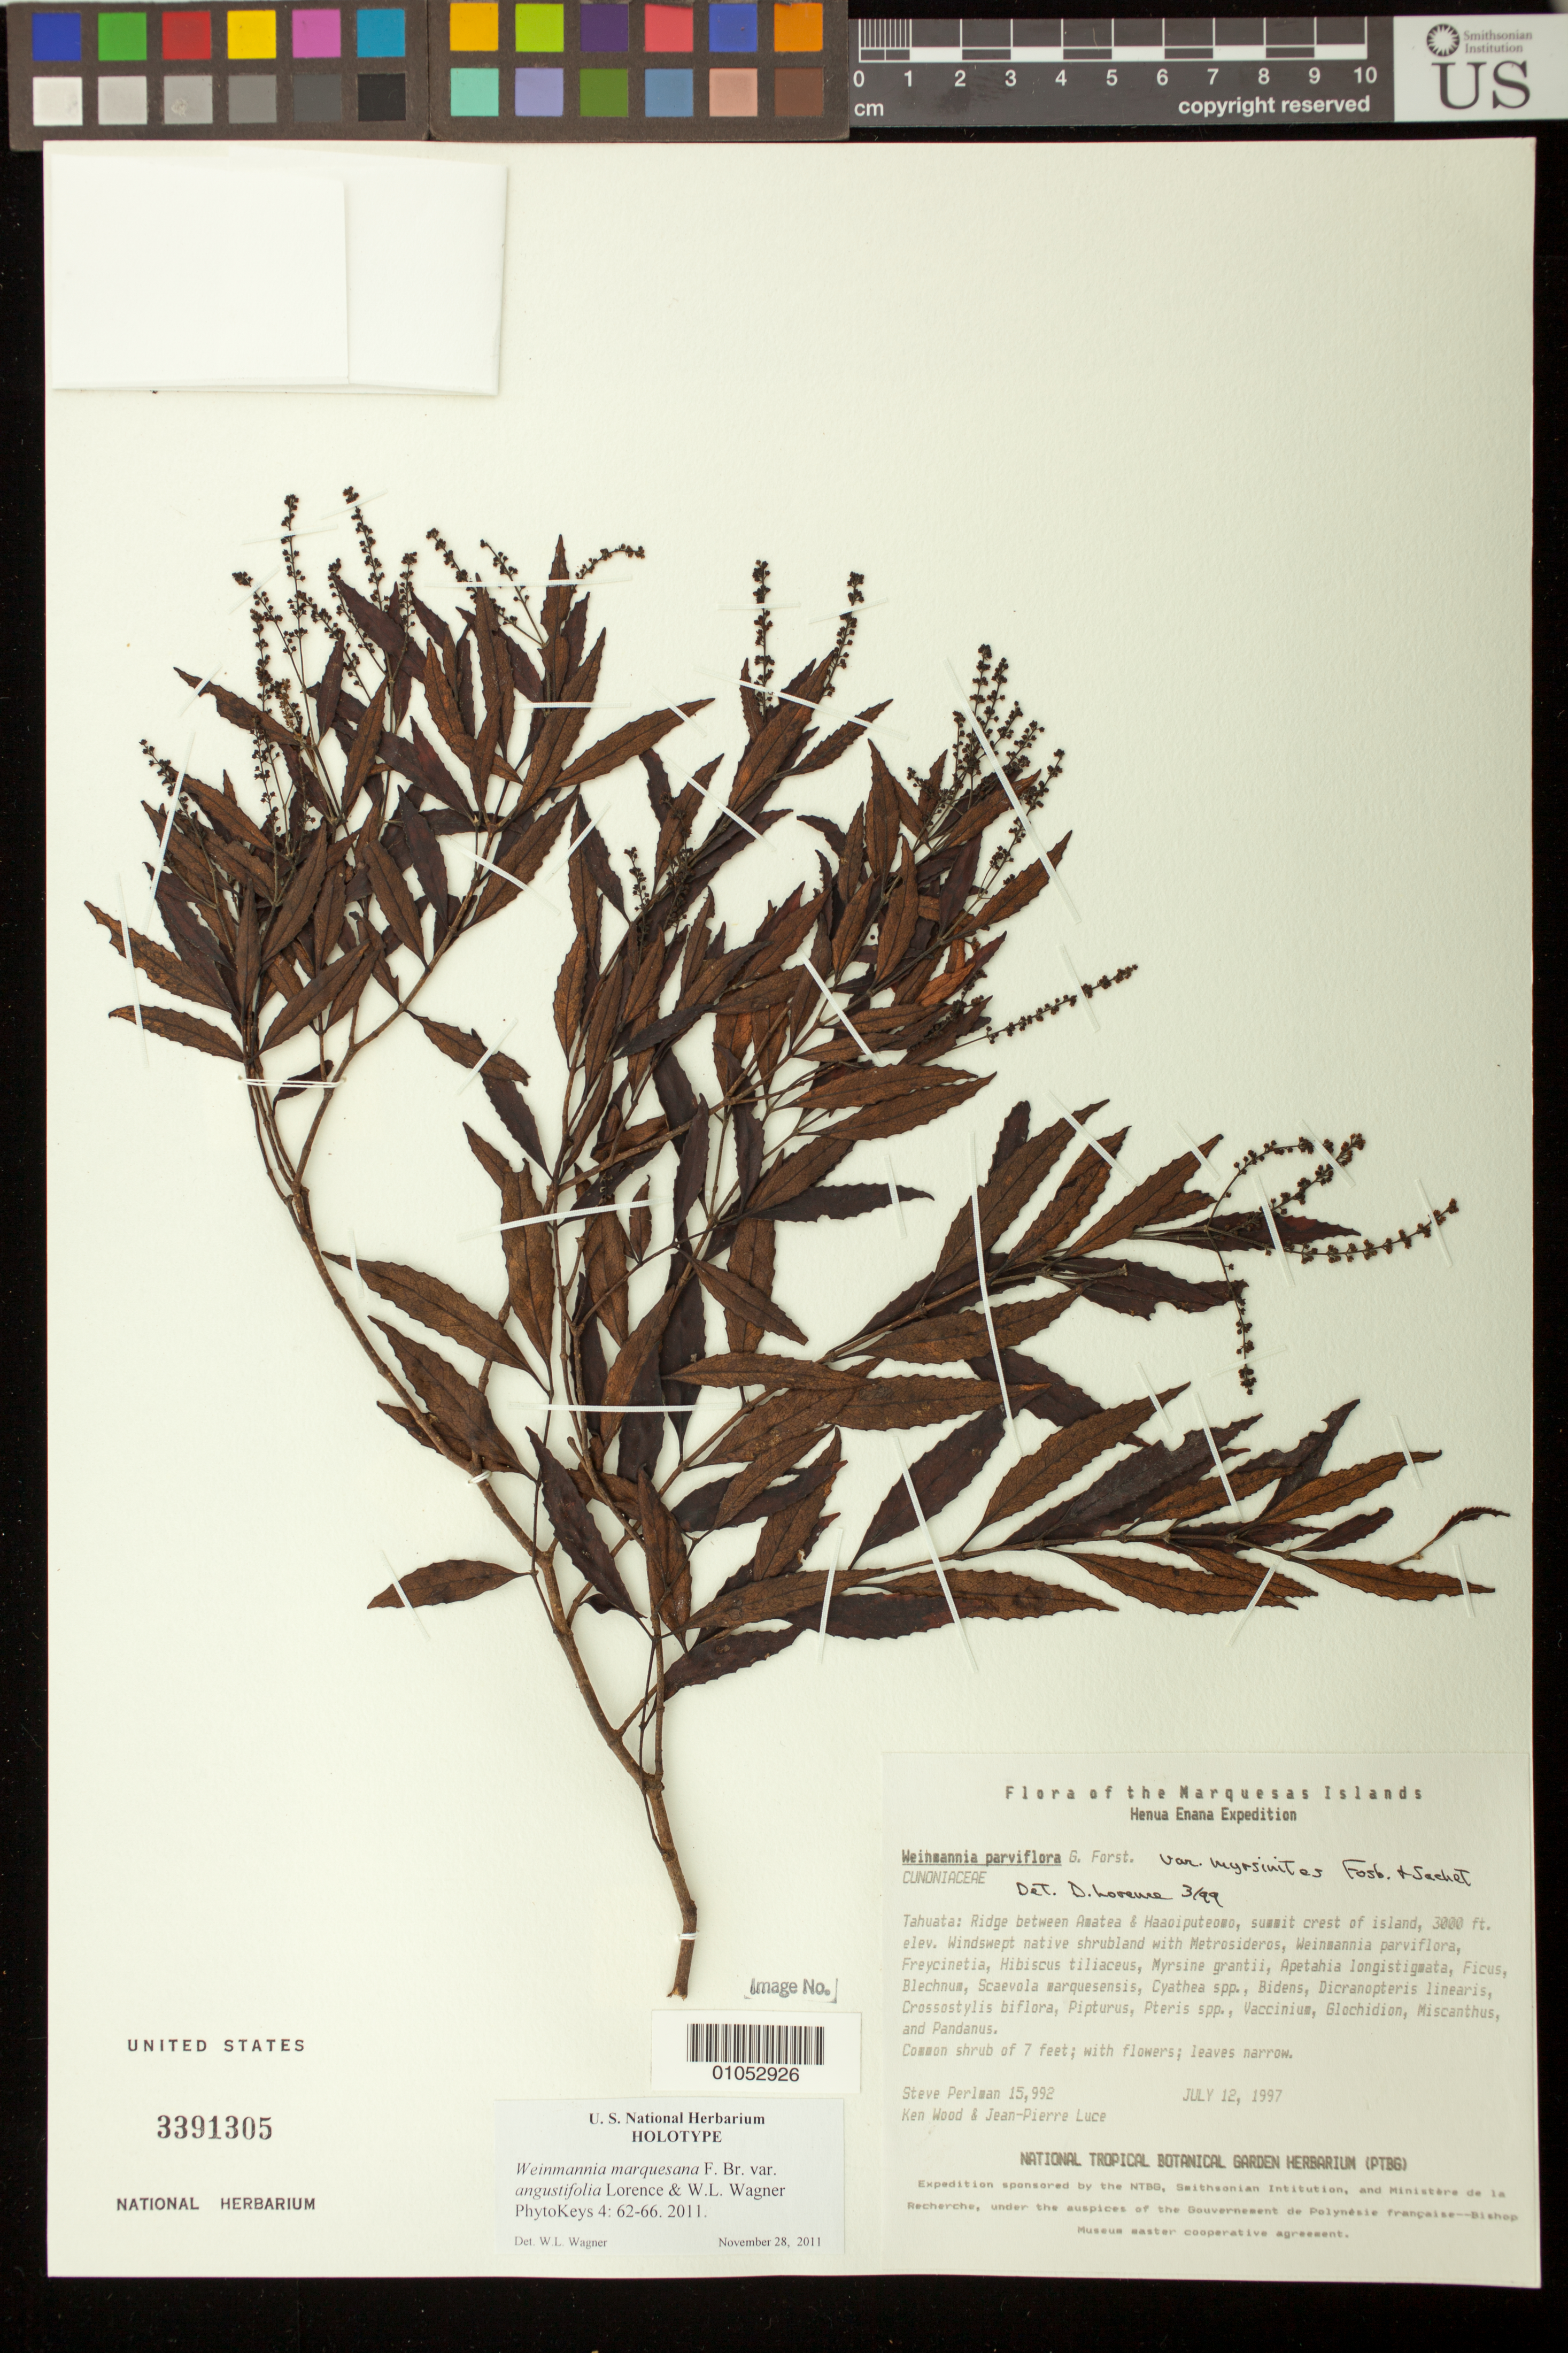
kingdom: Plantae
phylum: Tracheophyta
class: Magnoliopsida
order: Oxalidales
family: Cunoniaceae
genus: Weinmannia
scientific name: Weinmannia marquesana var. angustifolia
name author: Lorence & W.L. Wagner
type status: Holotype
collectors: S. P. Perlman, K. R. Wood & J. Luce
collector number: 15992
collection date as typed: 12 July 1997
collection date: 1997-07-12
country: French Polynesia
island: Tahuata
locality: Tahuata: ridge between Amatea & Haaoiputeomo, summit crest of island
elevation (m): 914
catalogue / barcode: US 3391305